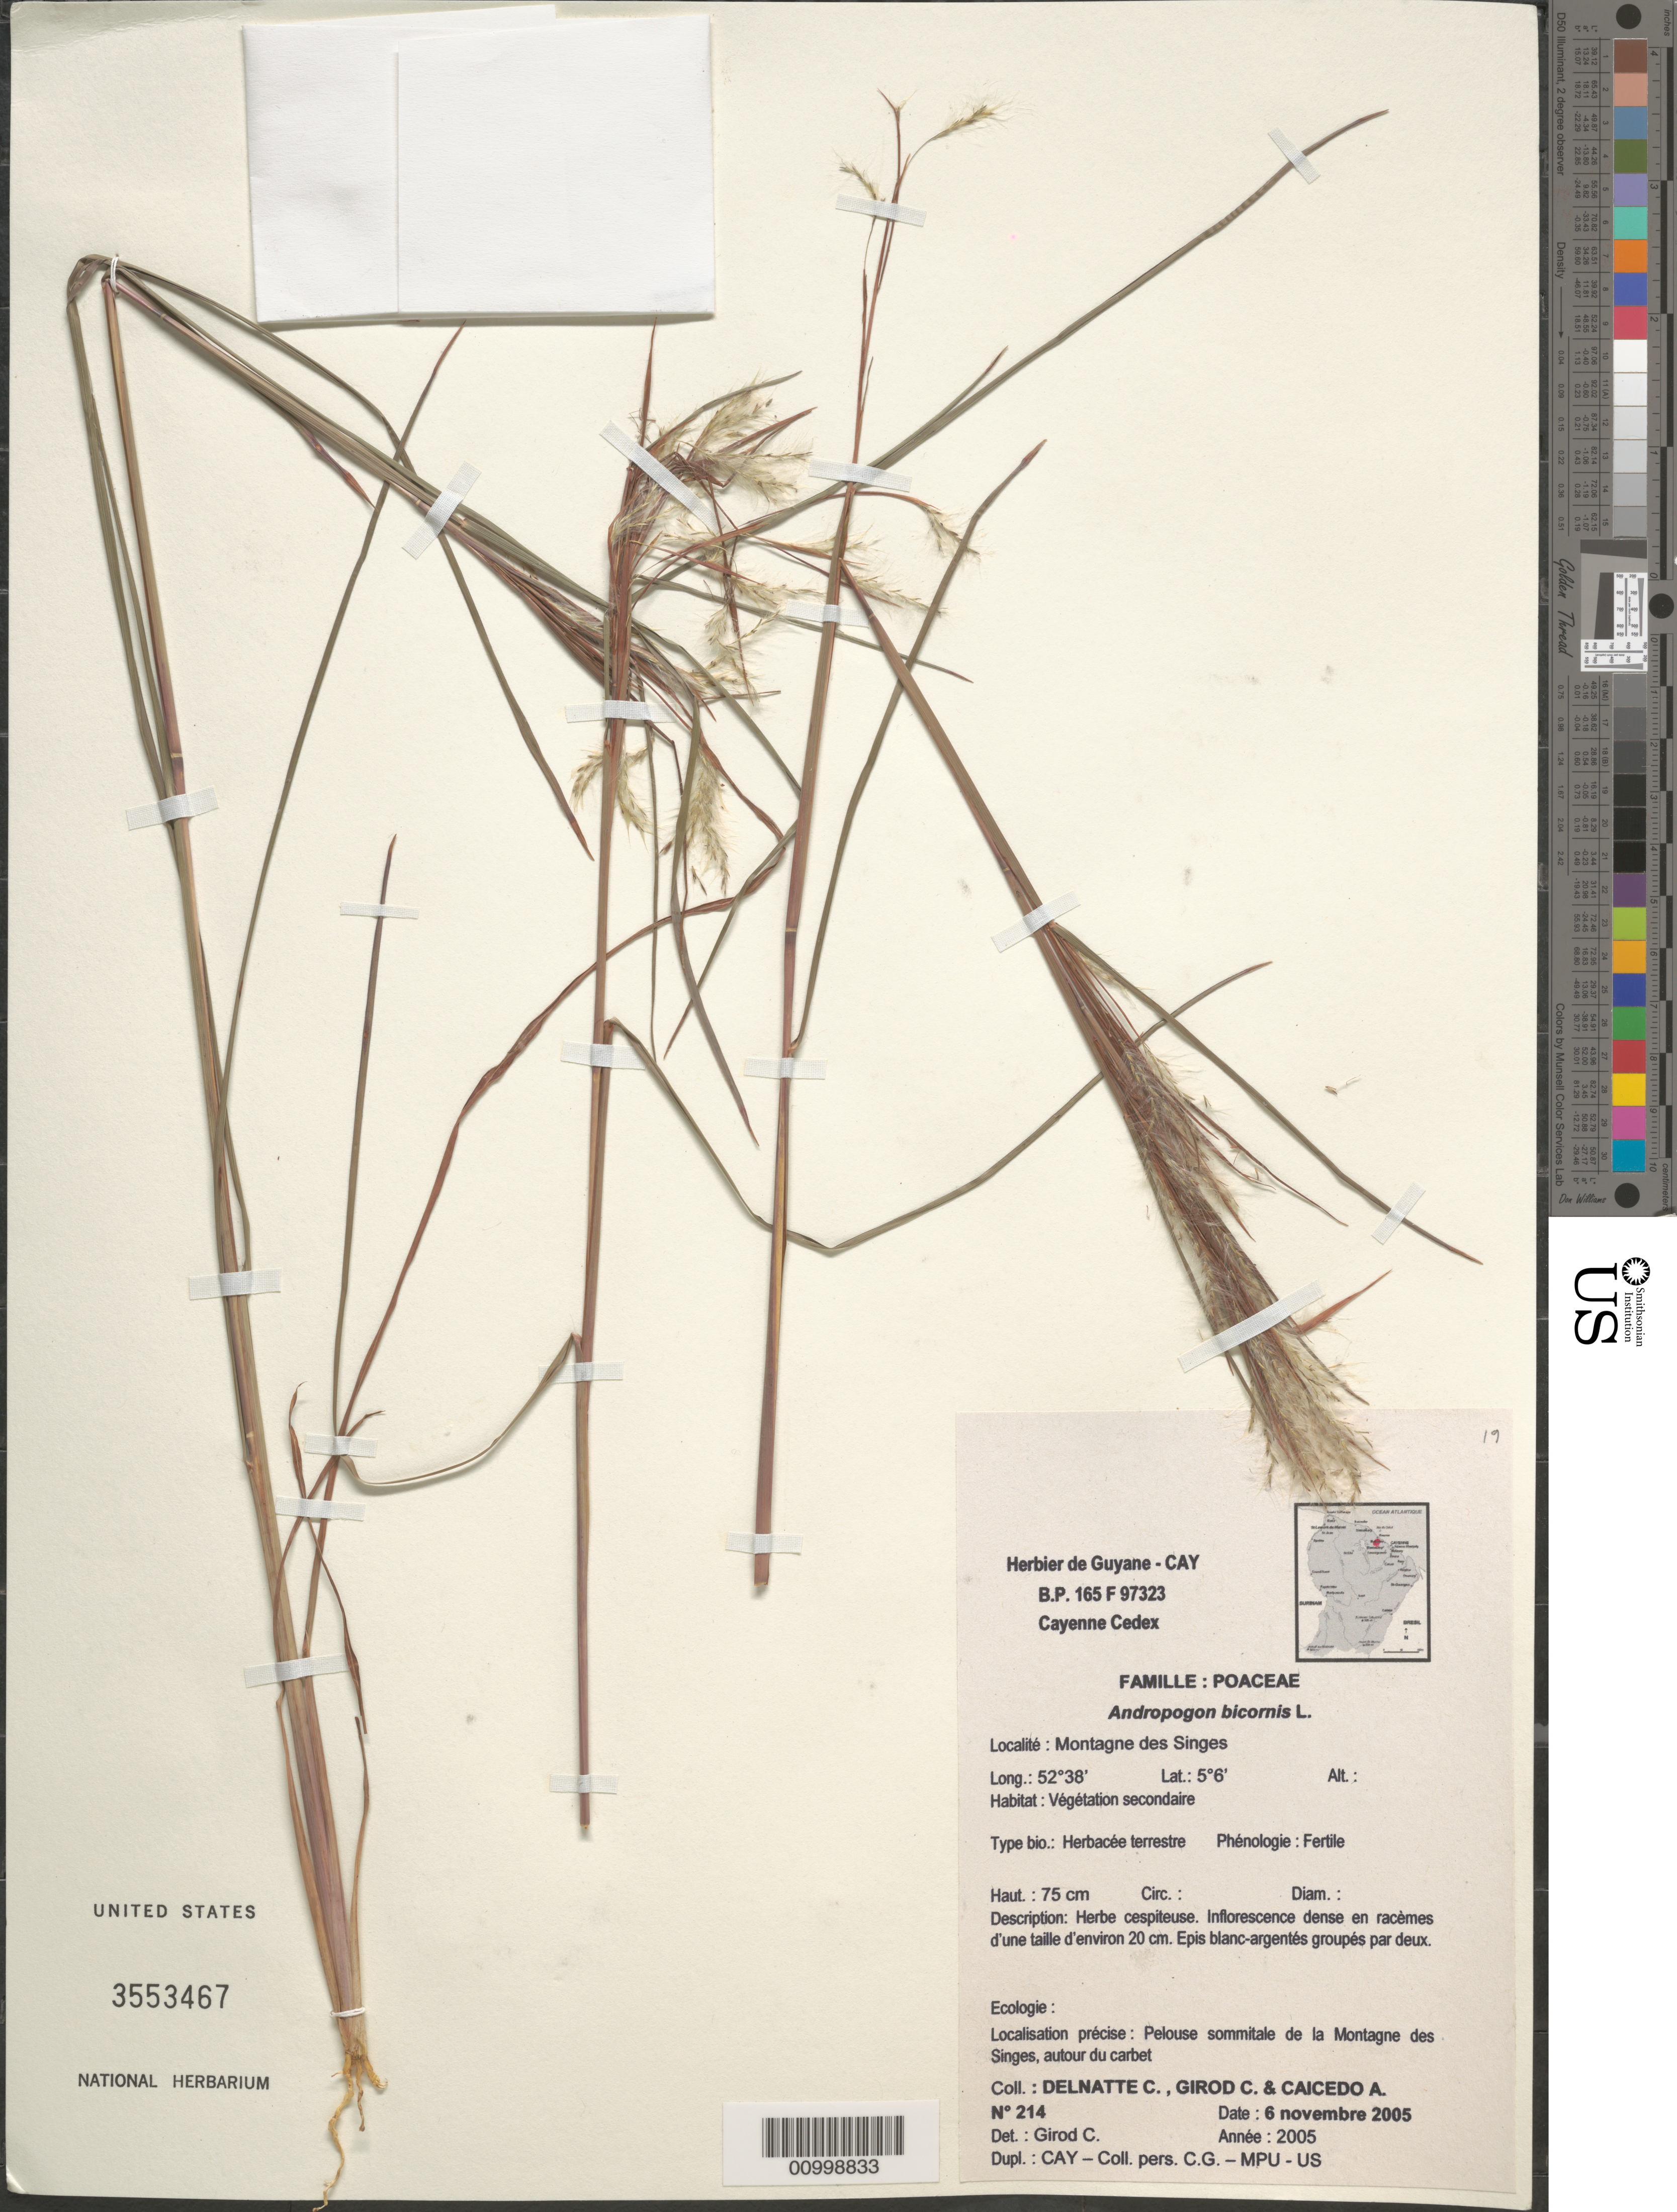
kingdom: Plantae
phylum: Tracheophyta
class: Liliopsida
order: Poales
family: Poaceae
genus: Andropogon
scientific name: Andropogon bicornis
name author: L.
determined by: Girod, C.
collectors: C. Delnatte, C. Girod & A. Caicedo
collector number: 214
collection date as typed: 6-Nov-05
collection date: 2005-11-06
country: French Guiana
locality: Montagne des Singes, pelouse sommitale de la Montagne des Singes, autour du carbet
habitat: Vegetation secondaire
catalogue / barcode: US 3553467